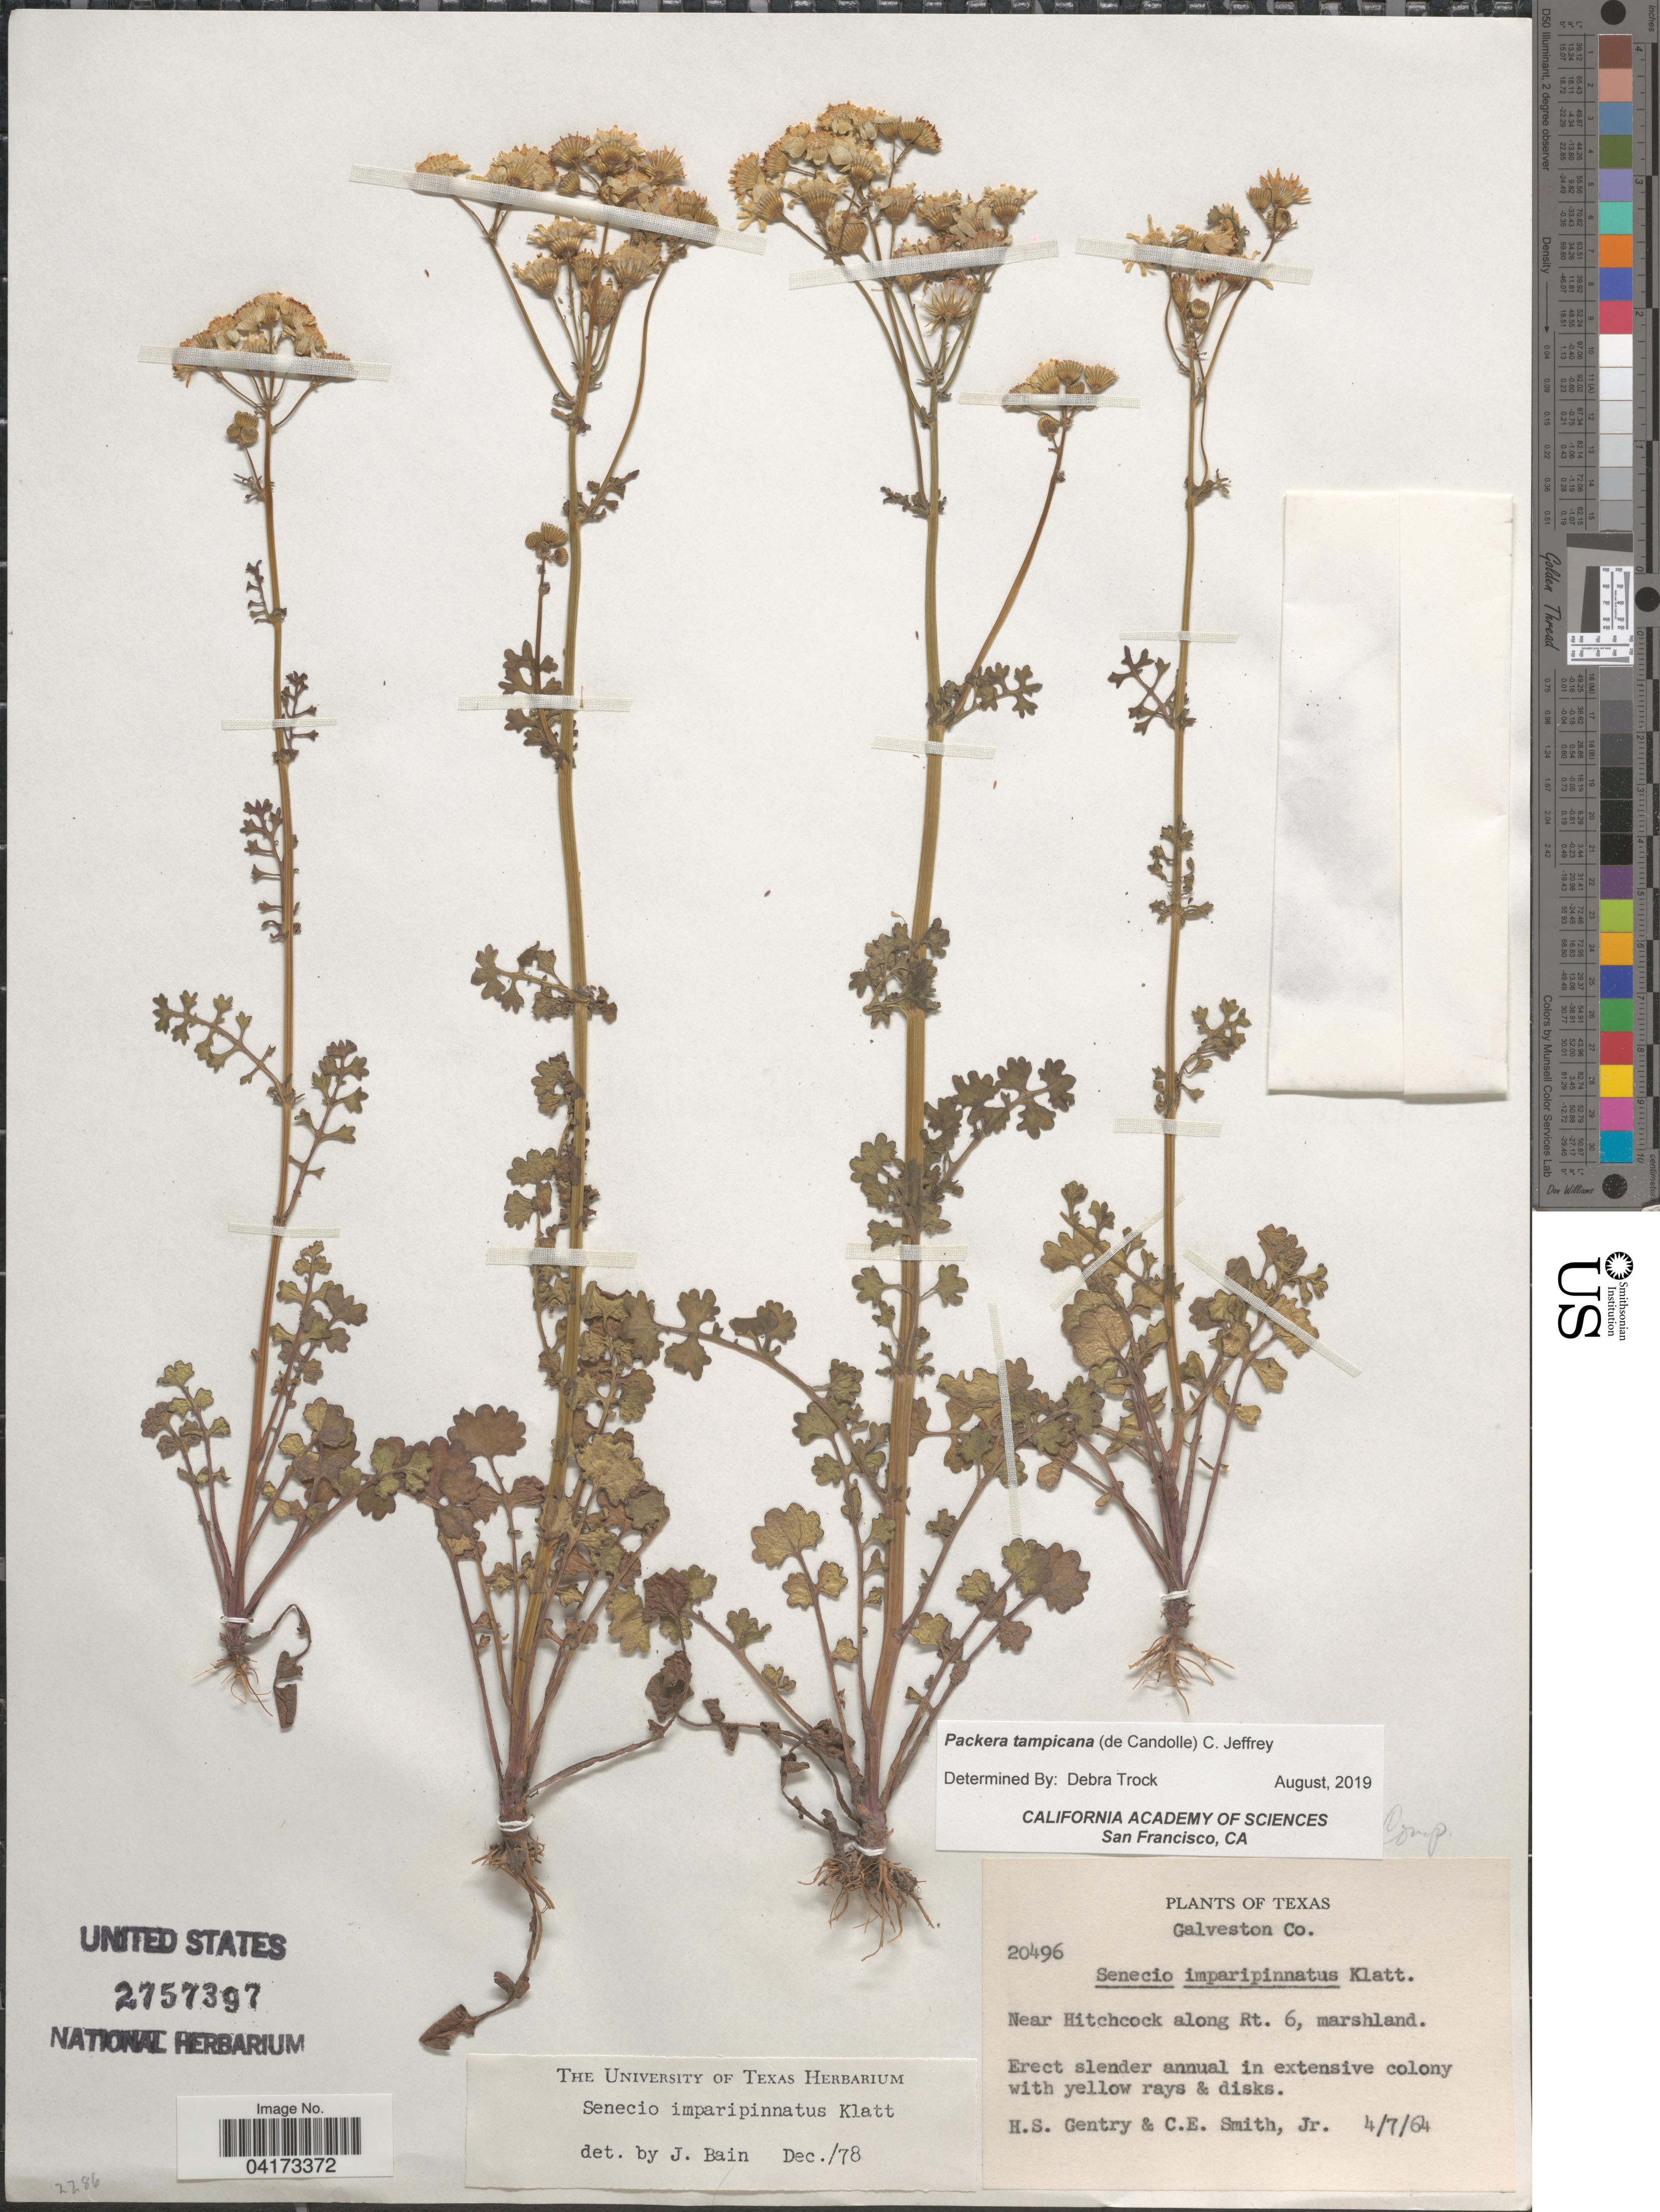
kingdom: Plantae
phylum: Tracheophyta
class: Magnoliopsida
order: Asterales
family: Asteraceae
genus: Packera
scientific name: Packera tampicana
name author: (DC.) C. Jeffrey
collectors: H. S. Gentry & C. E. Smith Jr.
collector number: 20496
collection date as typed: Transcribed d/m/y: 9/4/64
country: United States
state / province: Texas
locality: Galveston Co. Near Hitchcock along Rt. 6, marshland.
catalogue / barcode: US 2757397